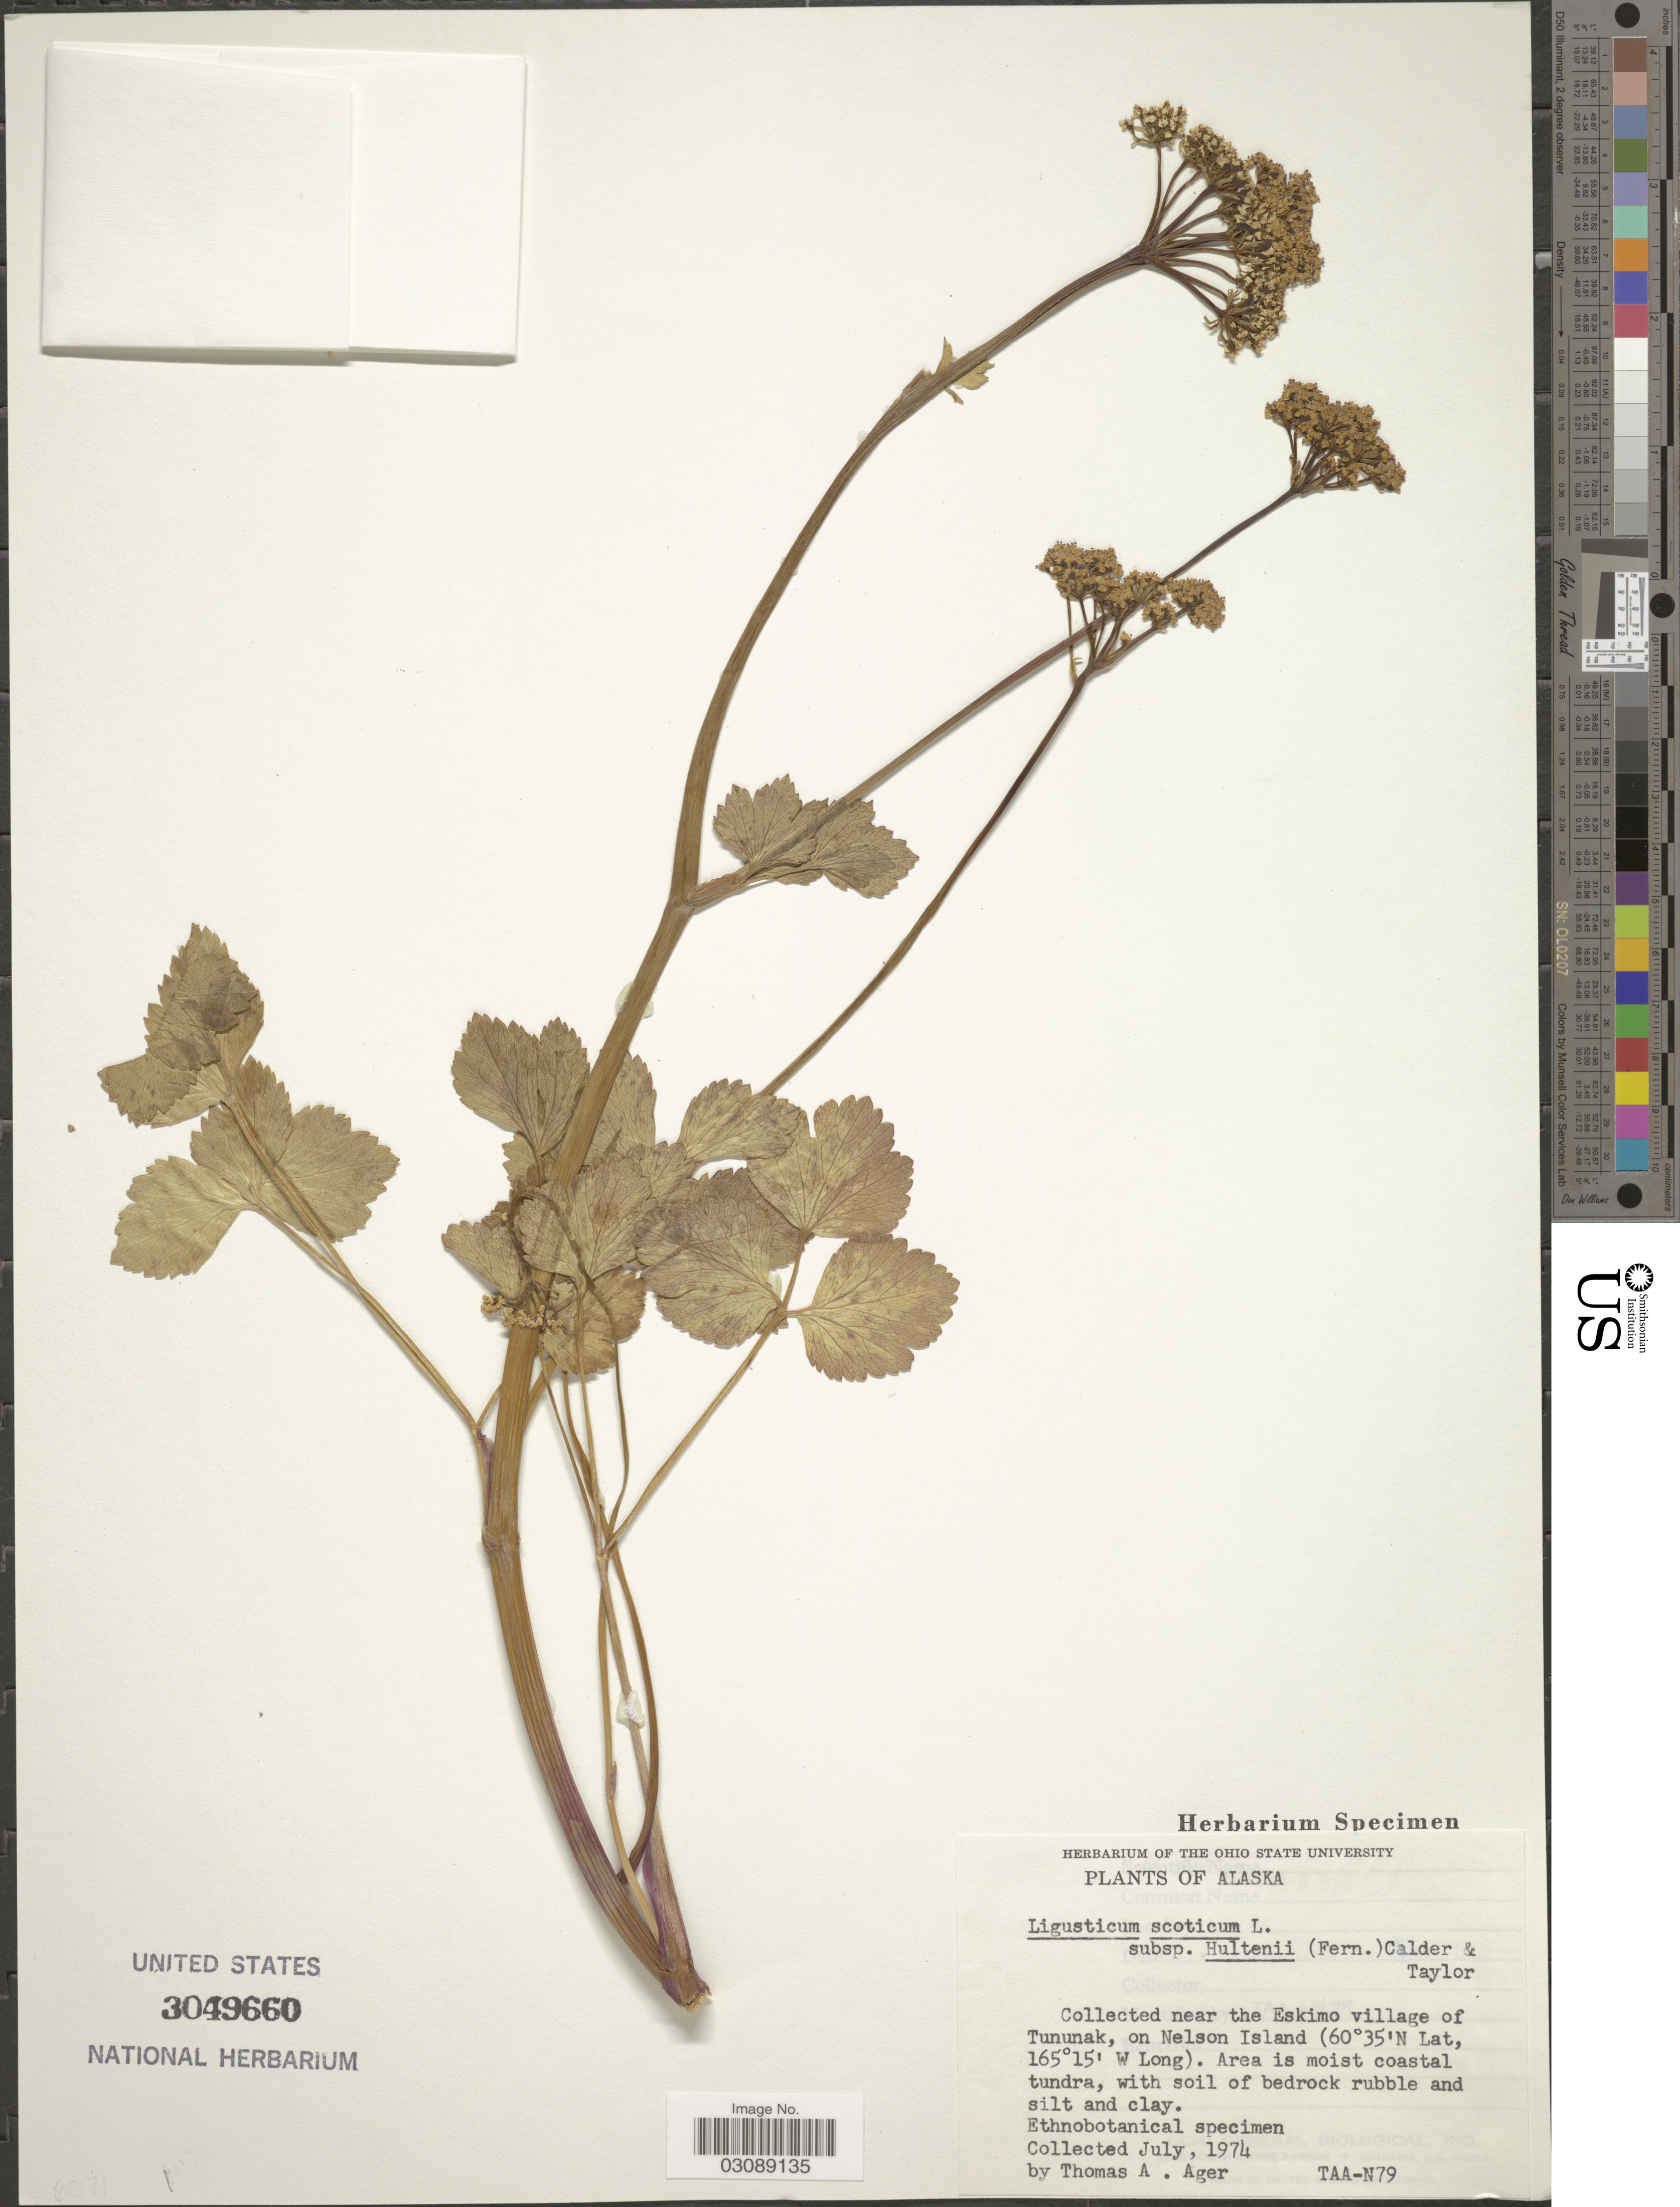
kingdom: Plantae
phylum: Tracheophyta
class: Magnoliopsida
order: Apiales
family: Apiaceae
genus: Ligusticum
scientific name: Ligusticum scoticum subsp. hultenii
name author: (Fernald) Calder & Roy L. Taylor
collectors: T. A. Ager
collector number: TAA-N79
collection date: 1974-07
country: United States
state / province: Alaska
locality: Near the Eskimo village of Tununak, on Nelson Island.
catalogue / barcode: US 3049660